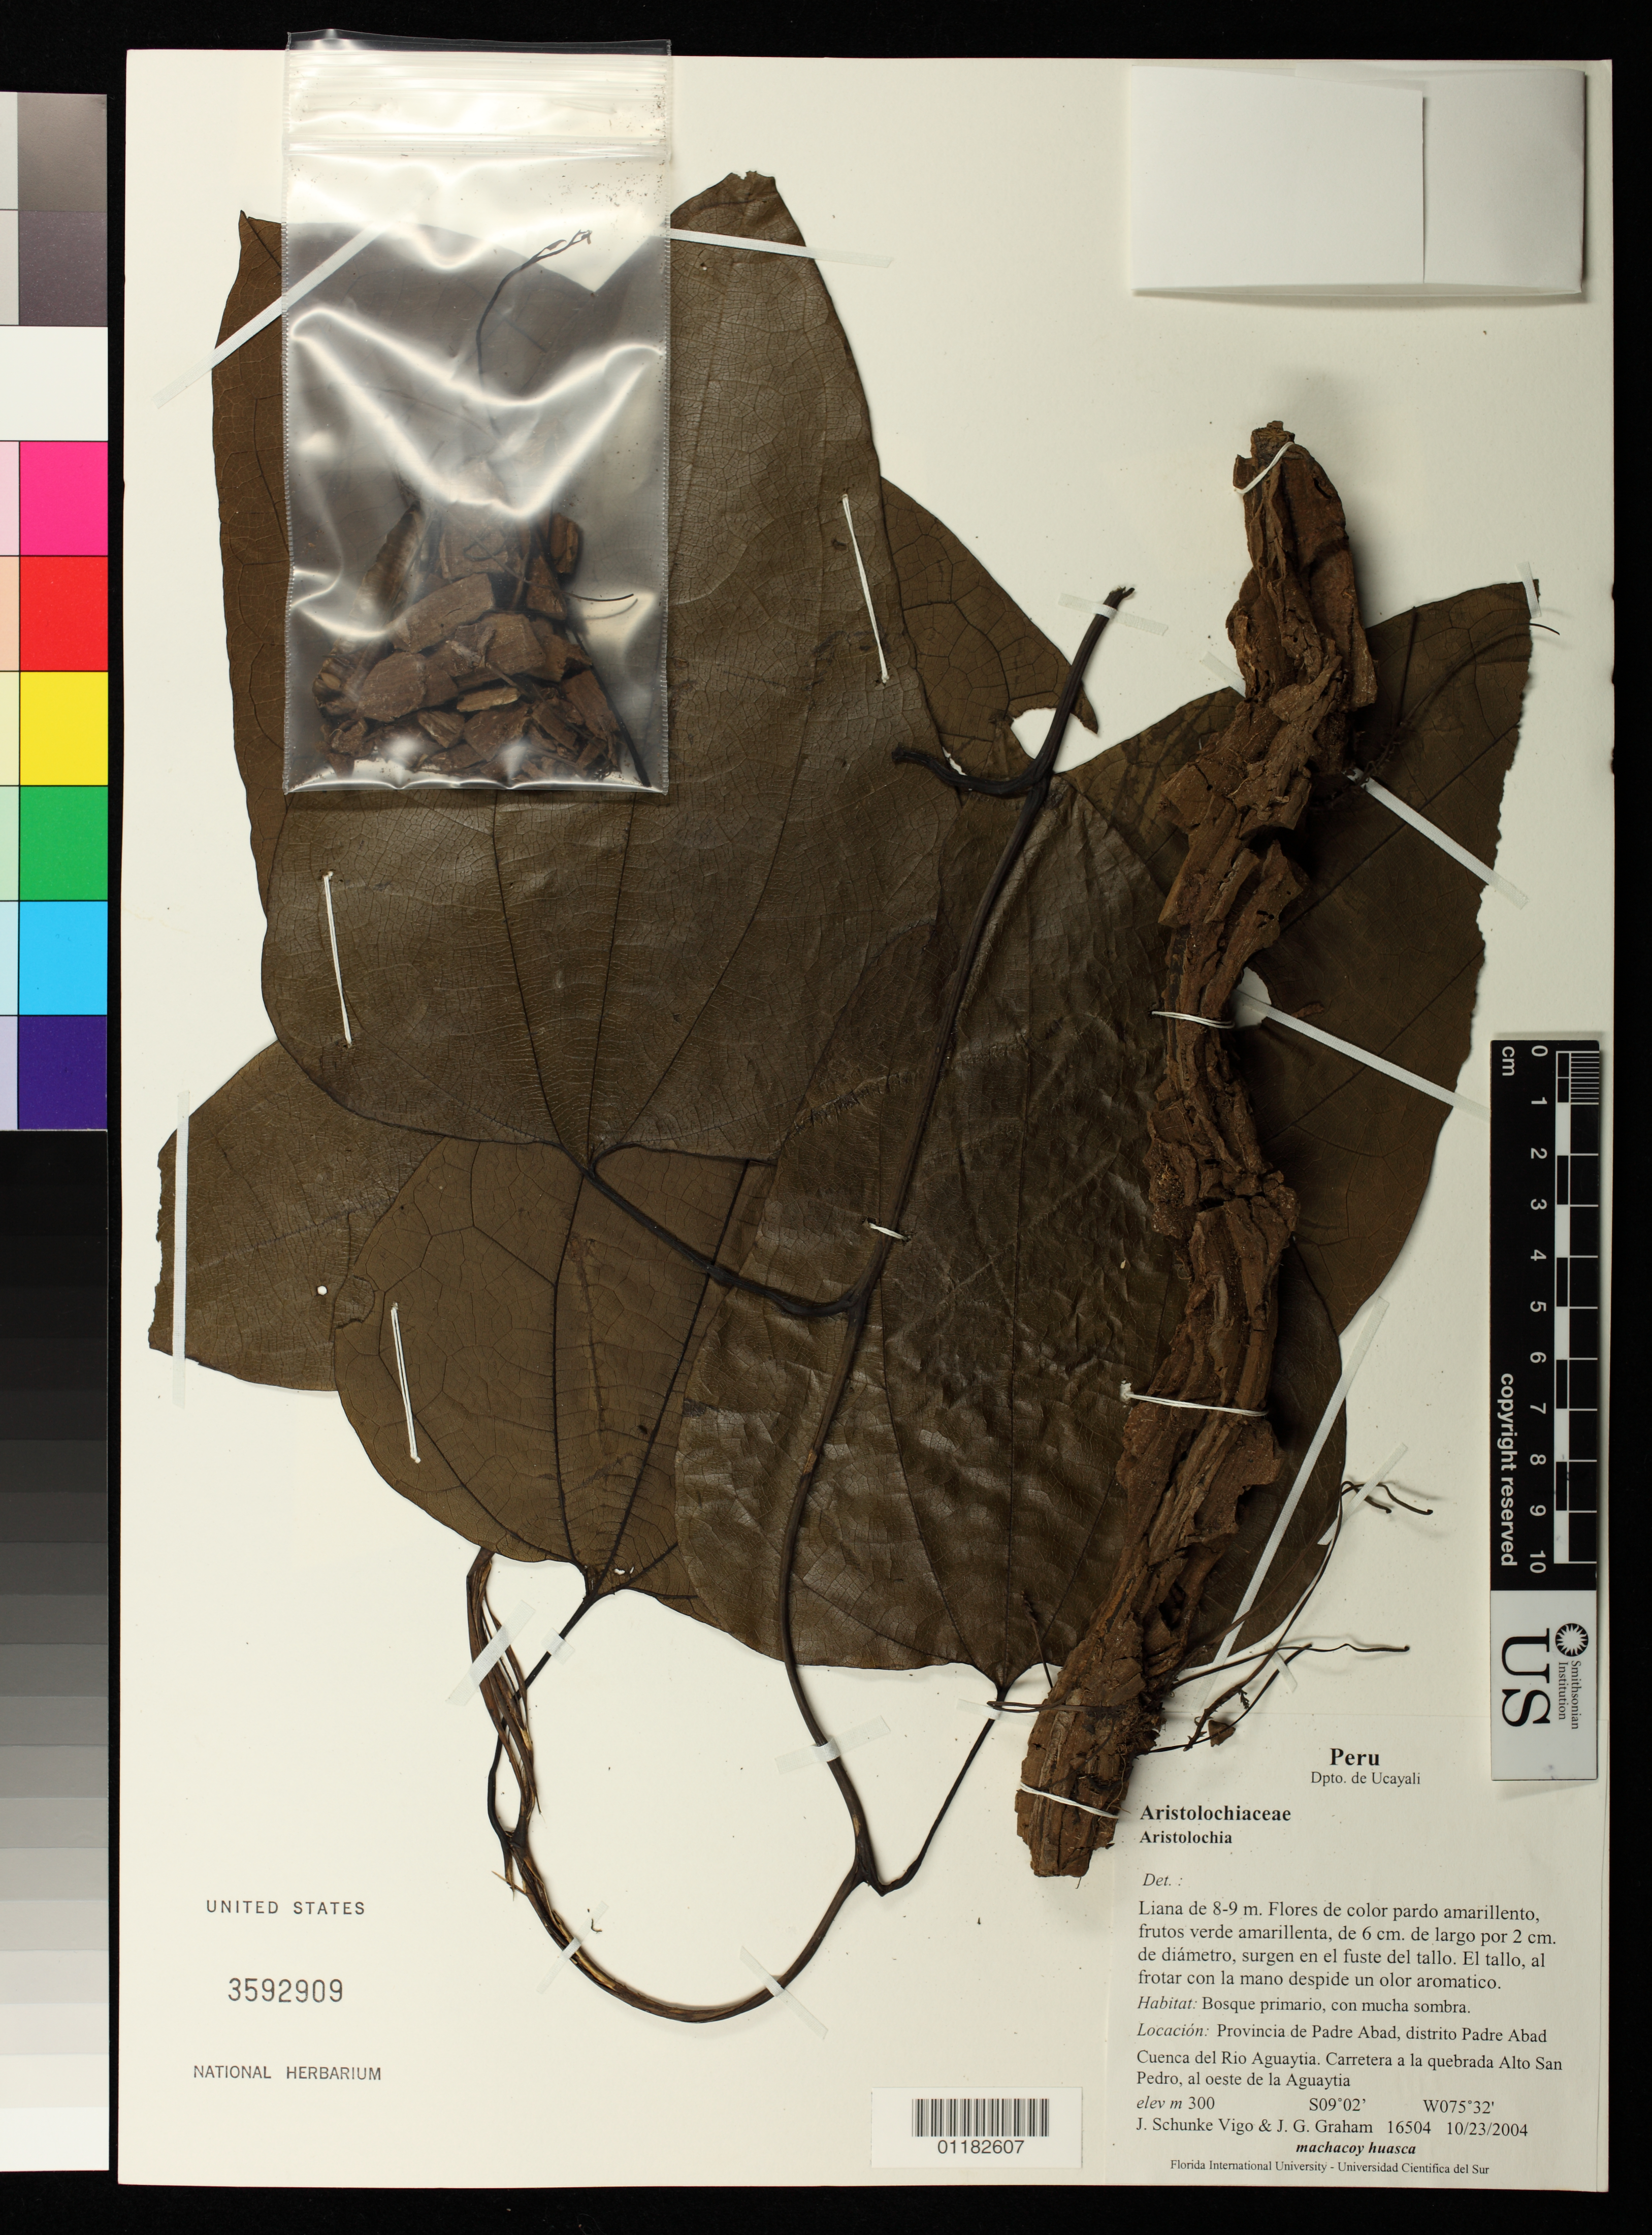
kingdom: Plantae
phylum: Tracheophyta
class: Magnoliopsida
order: Piperales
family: Aristolochiaceae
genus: Aristolochia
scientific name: Aristolochia klugii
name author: O.C. Schmidt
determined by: González, F.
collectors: J. Schunke Vigo & J. G. Graham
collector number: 16504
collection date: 2004-10-23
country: Peru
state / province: Ucayali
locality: Locación: Provincia de Padre Abad, distrito Padre Abad Cuenca del Rio del Rio Aguaytia. Carretera a la quebrada Alto San Pedro, al oeste de la Aguaytia.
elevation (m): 300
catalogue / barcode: US 3592909